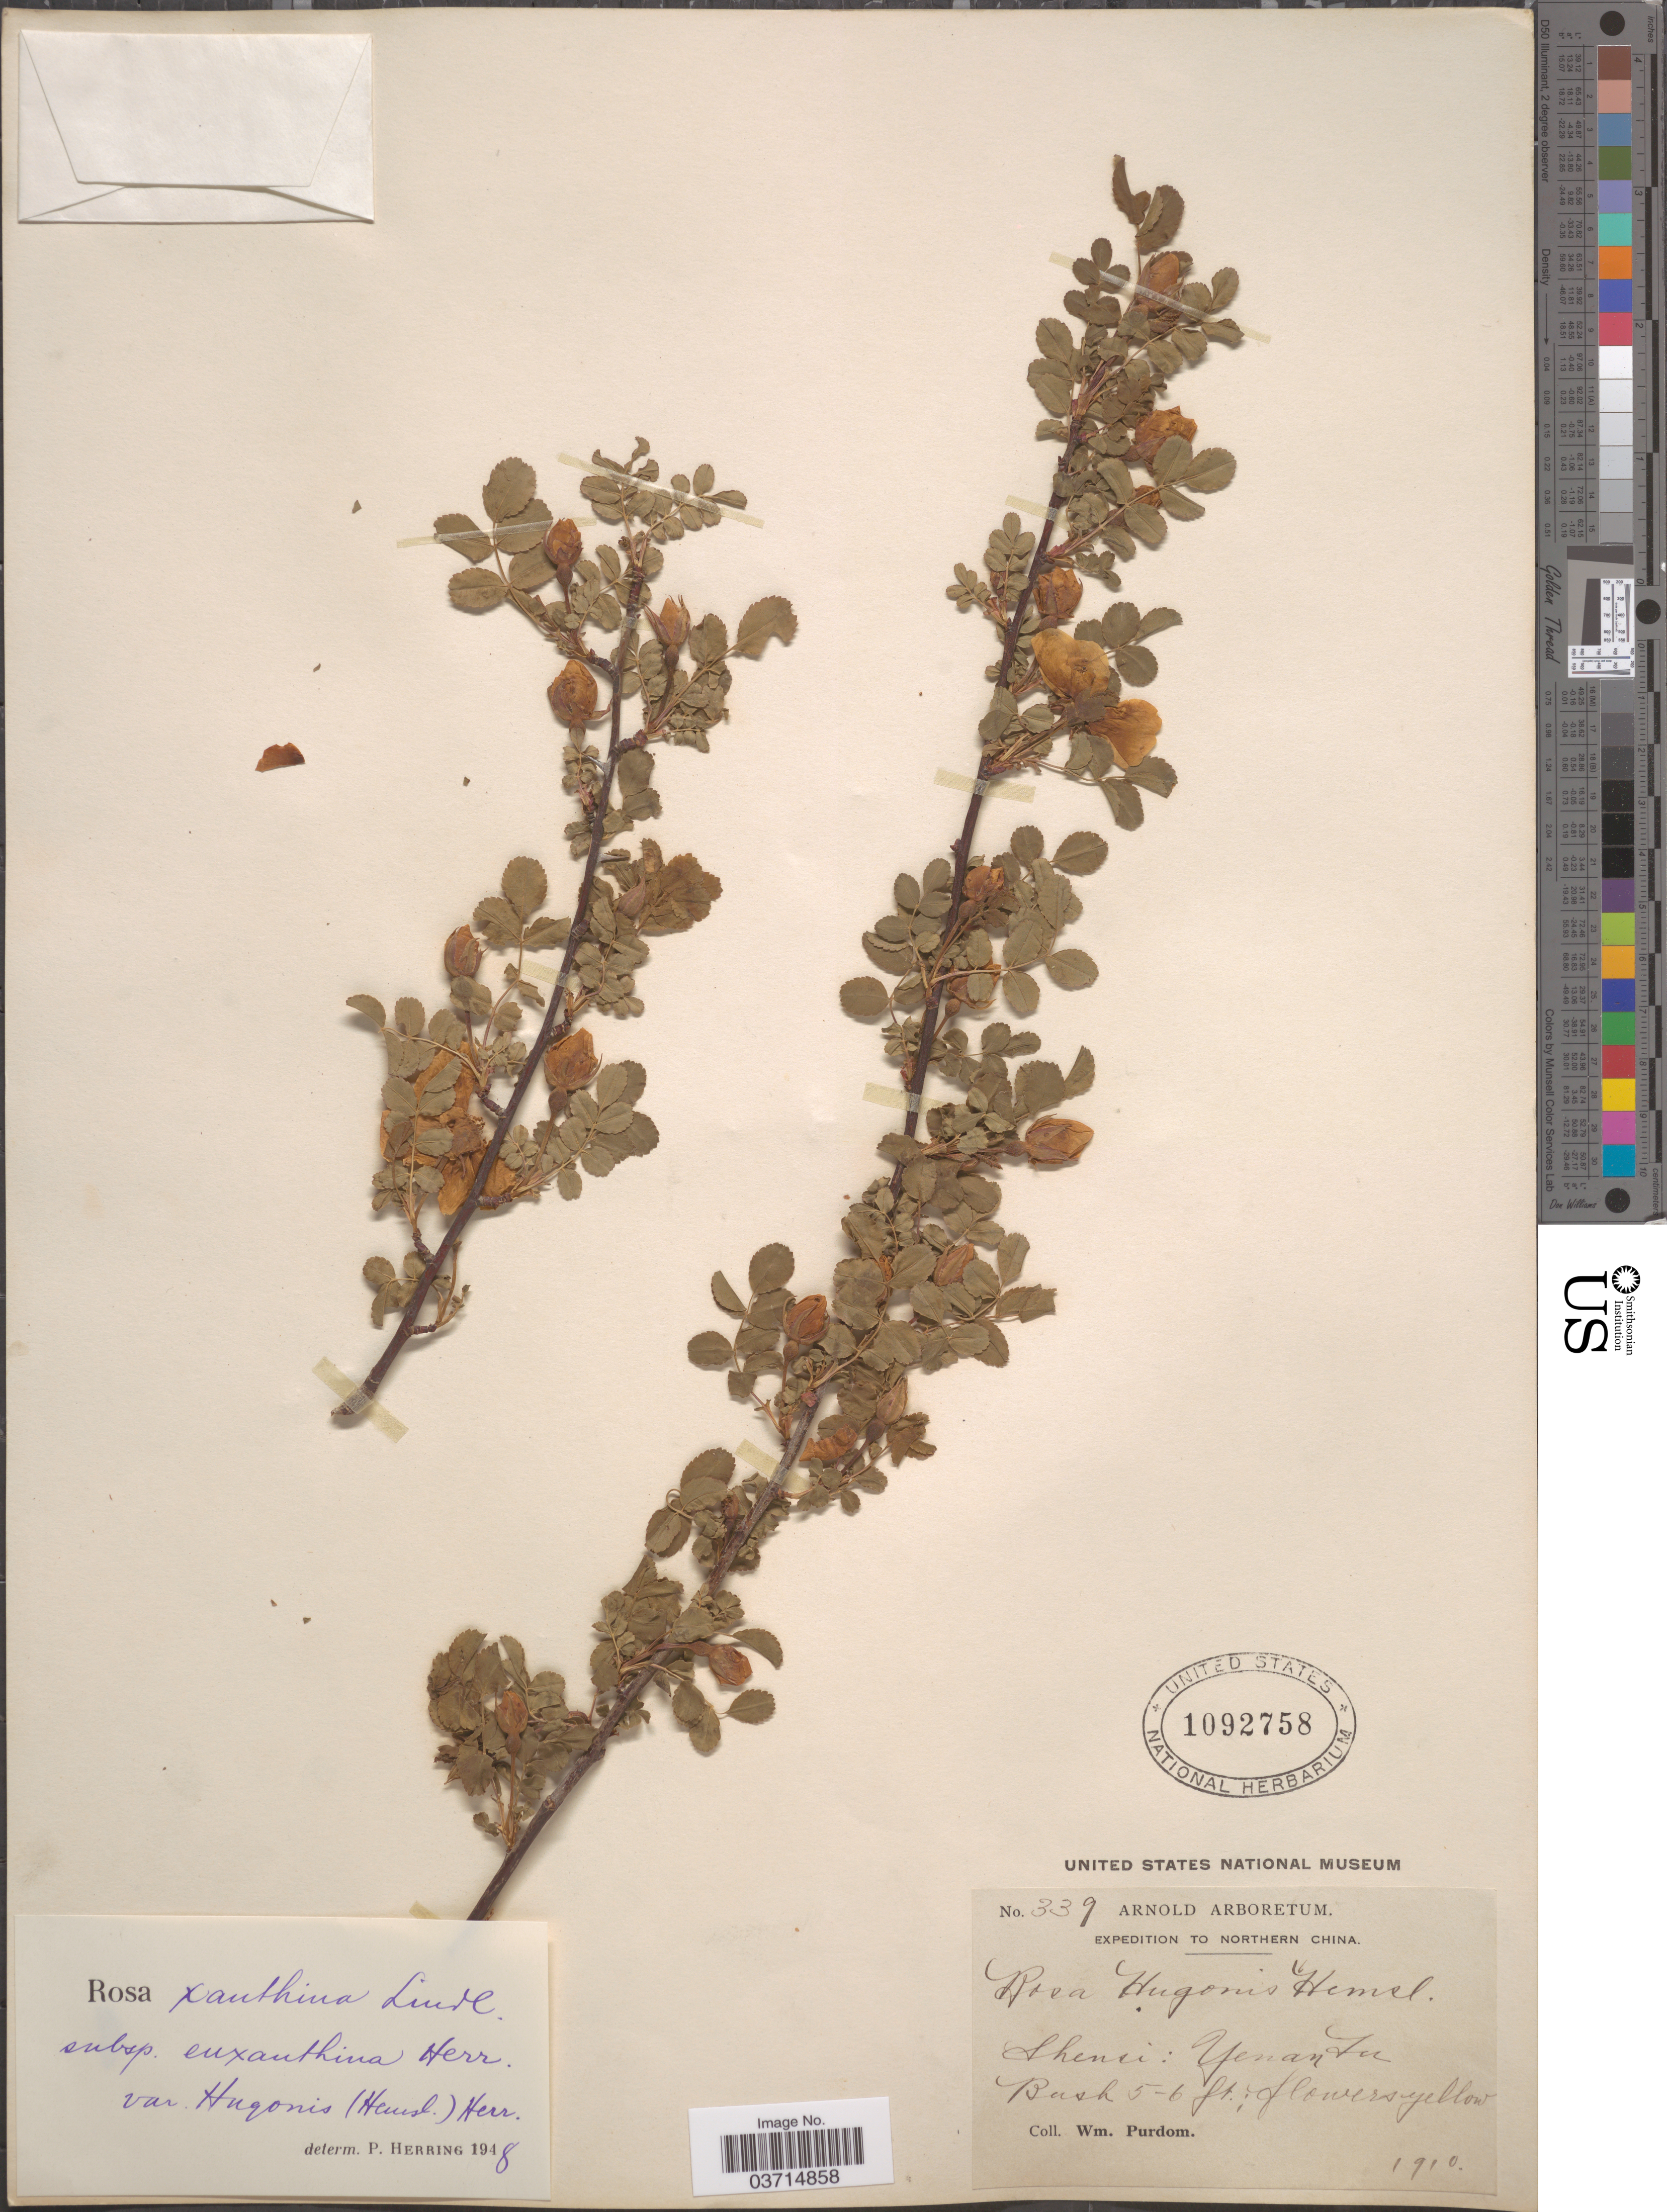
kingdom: Plantae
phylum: Tracheophyta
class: Magnoliopsida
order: Rosales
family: Rosaceae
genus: Rosa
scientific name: Rosa xanthina f. hugonis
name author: (Hemsl.) A.V.Roberts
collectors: W. Purdom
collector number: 339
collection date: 1910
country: China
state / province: Shaanxi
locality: Northern China. Shensi: Yenantu.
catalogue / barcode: US 1092758